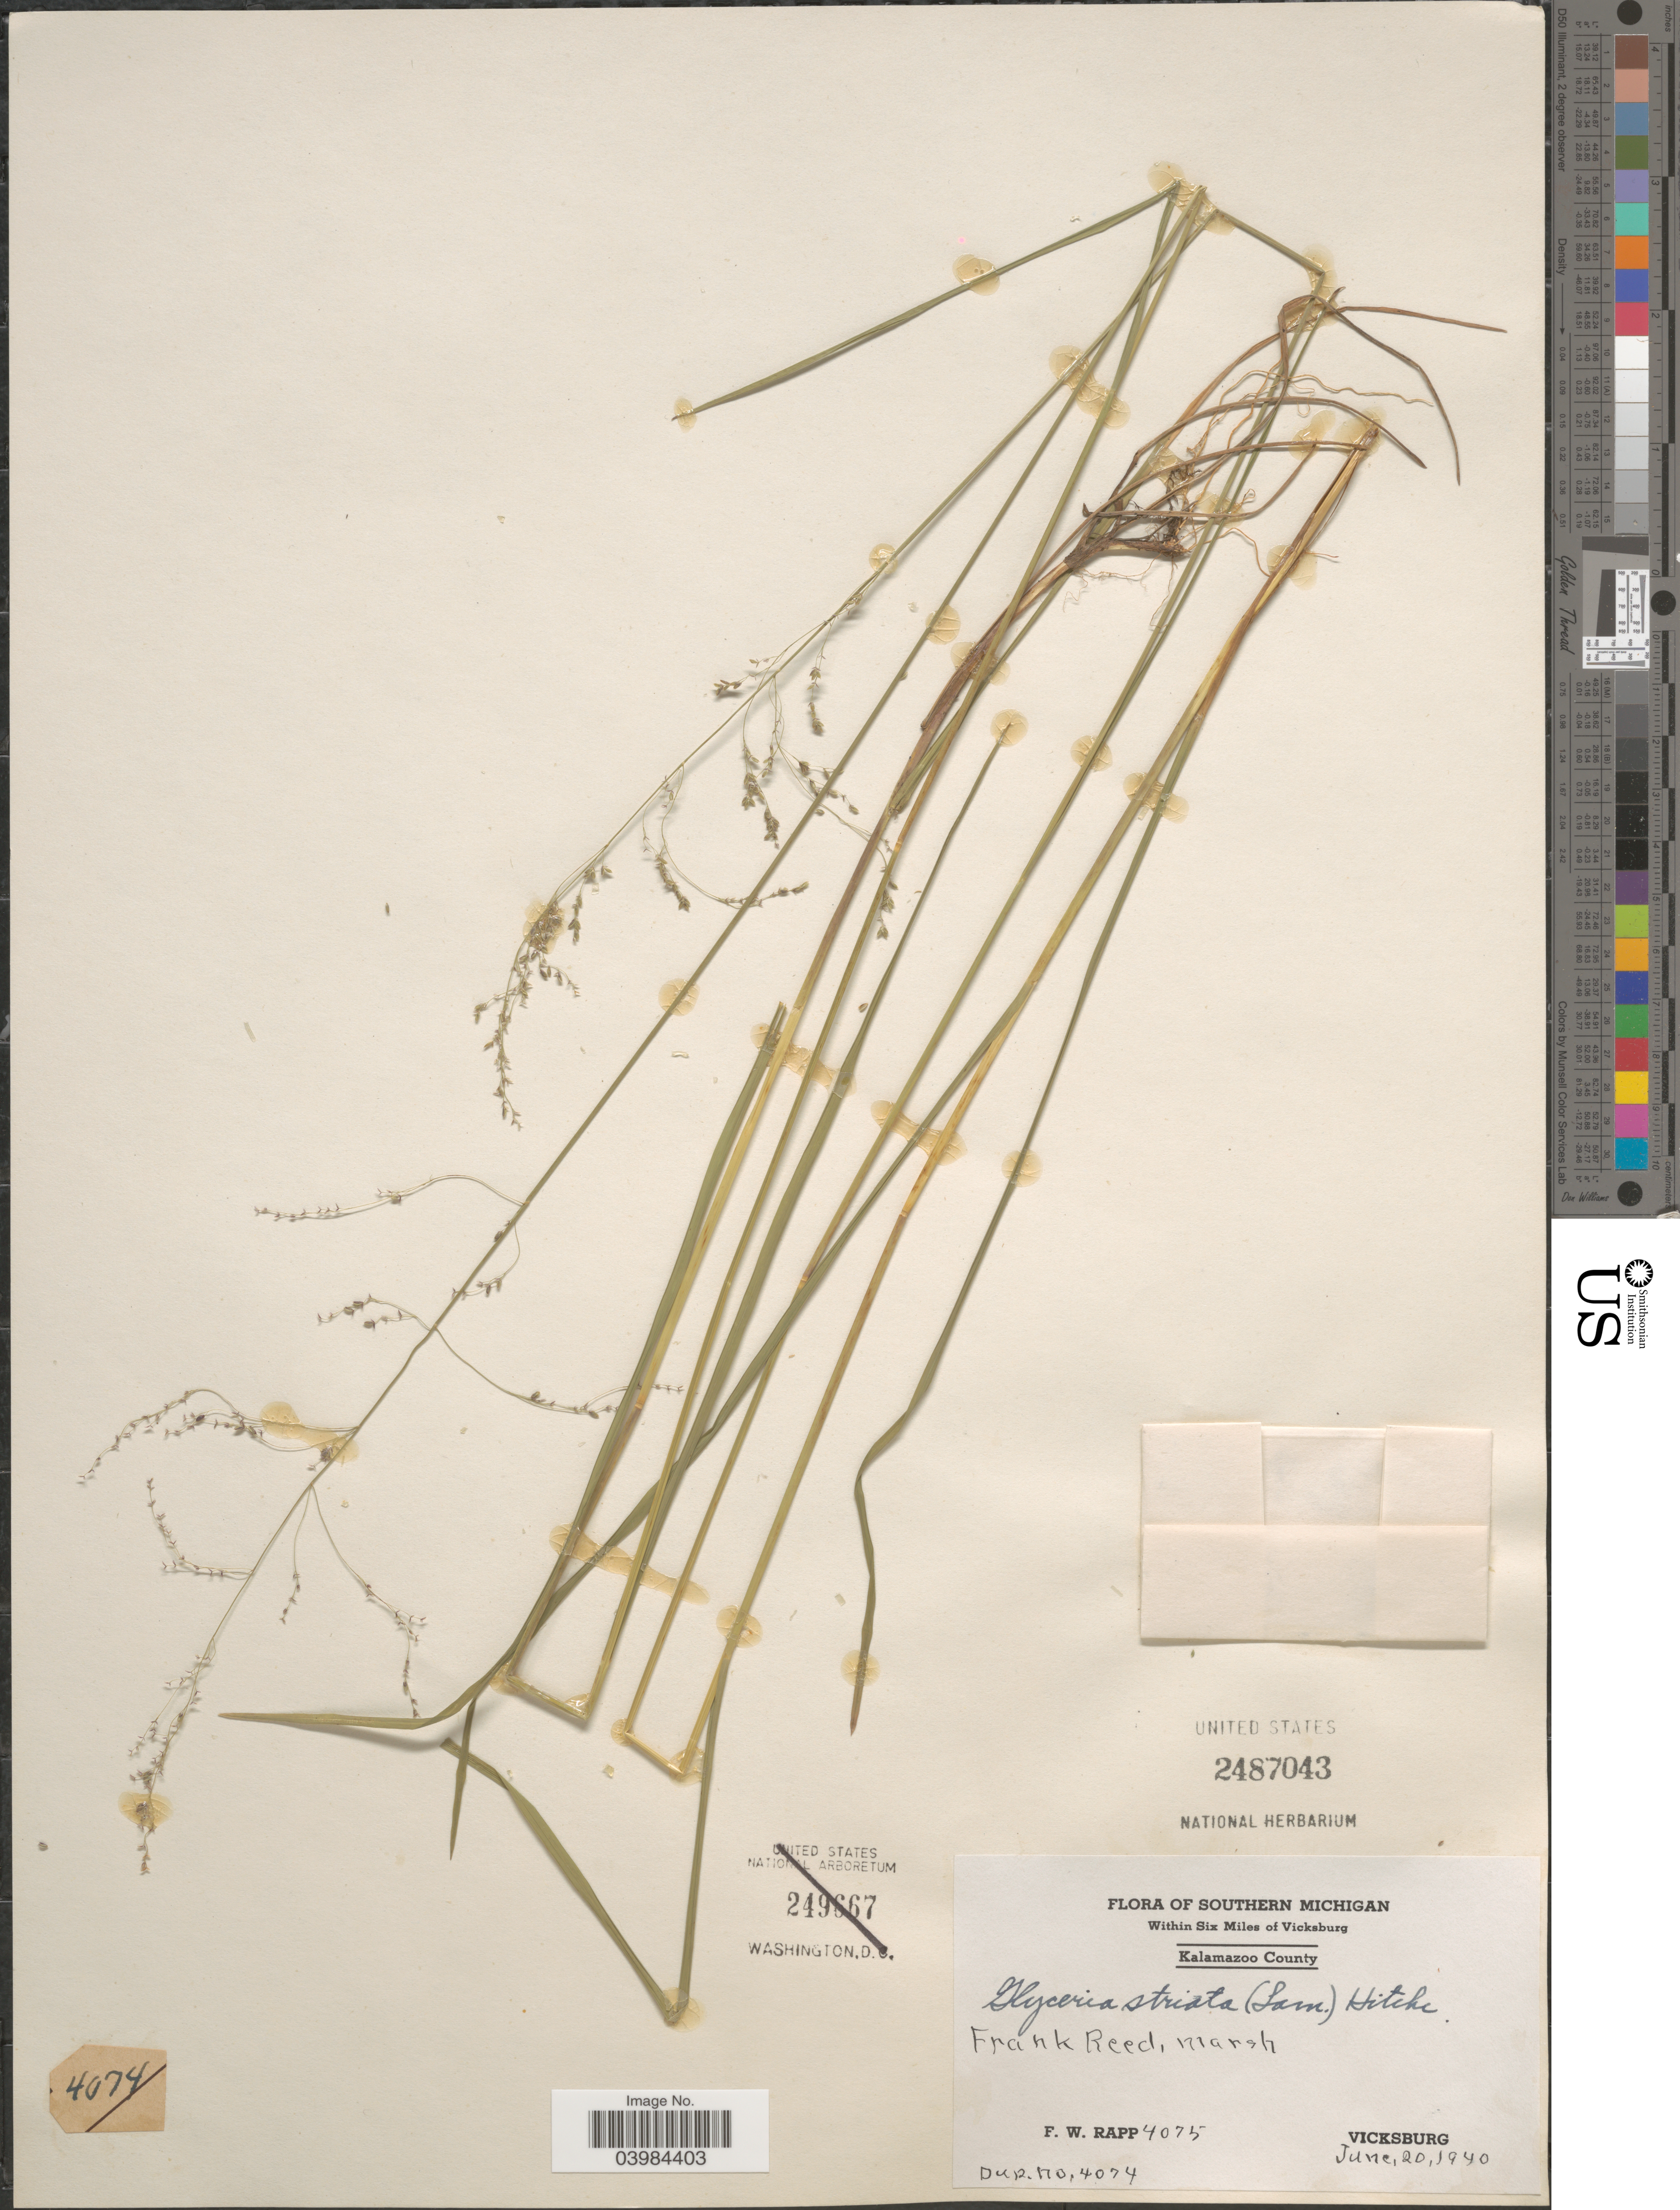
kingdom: Plantae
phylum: Tracheophyta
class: Liliopsida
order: Poales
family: Poaceae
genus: Glyceria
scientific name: Glyceria striata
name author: (Lam.) Hitchc.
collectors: F. Rapp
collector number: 4075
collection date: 1940-06-20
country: United States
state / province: Michigan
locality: Southern Michigan. Within Six Miles of Vicksburg. Kalamazoo County. Frank Reed. Vicksburg.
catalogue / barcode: US 2487043